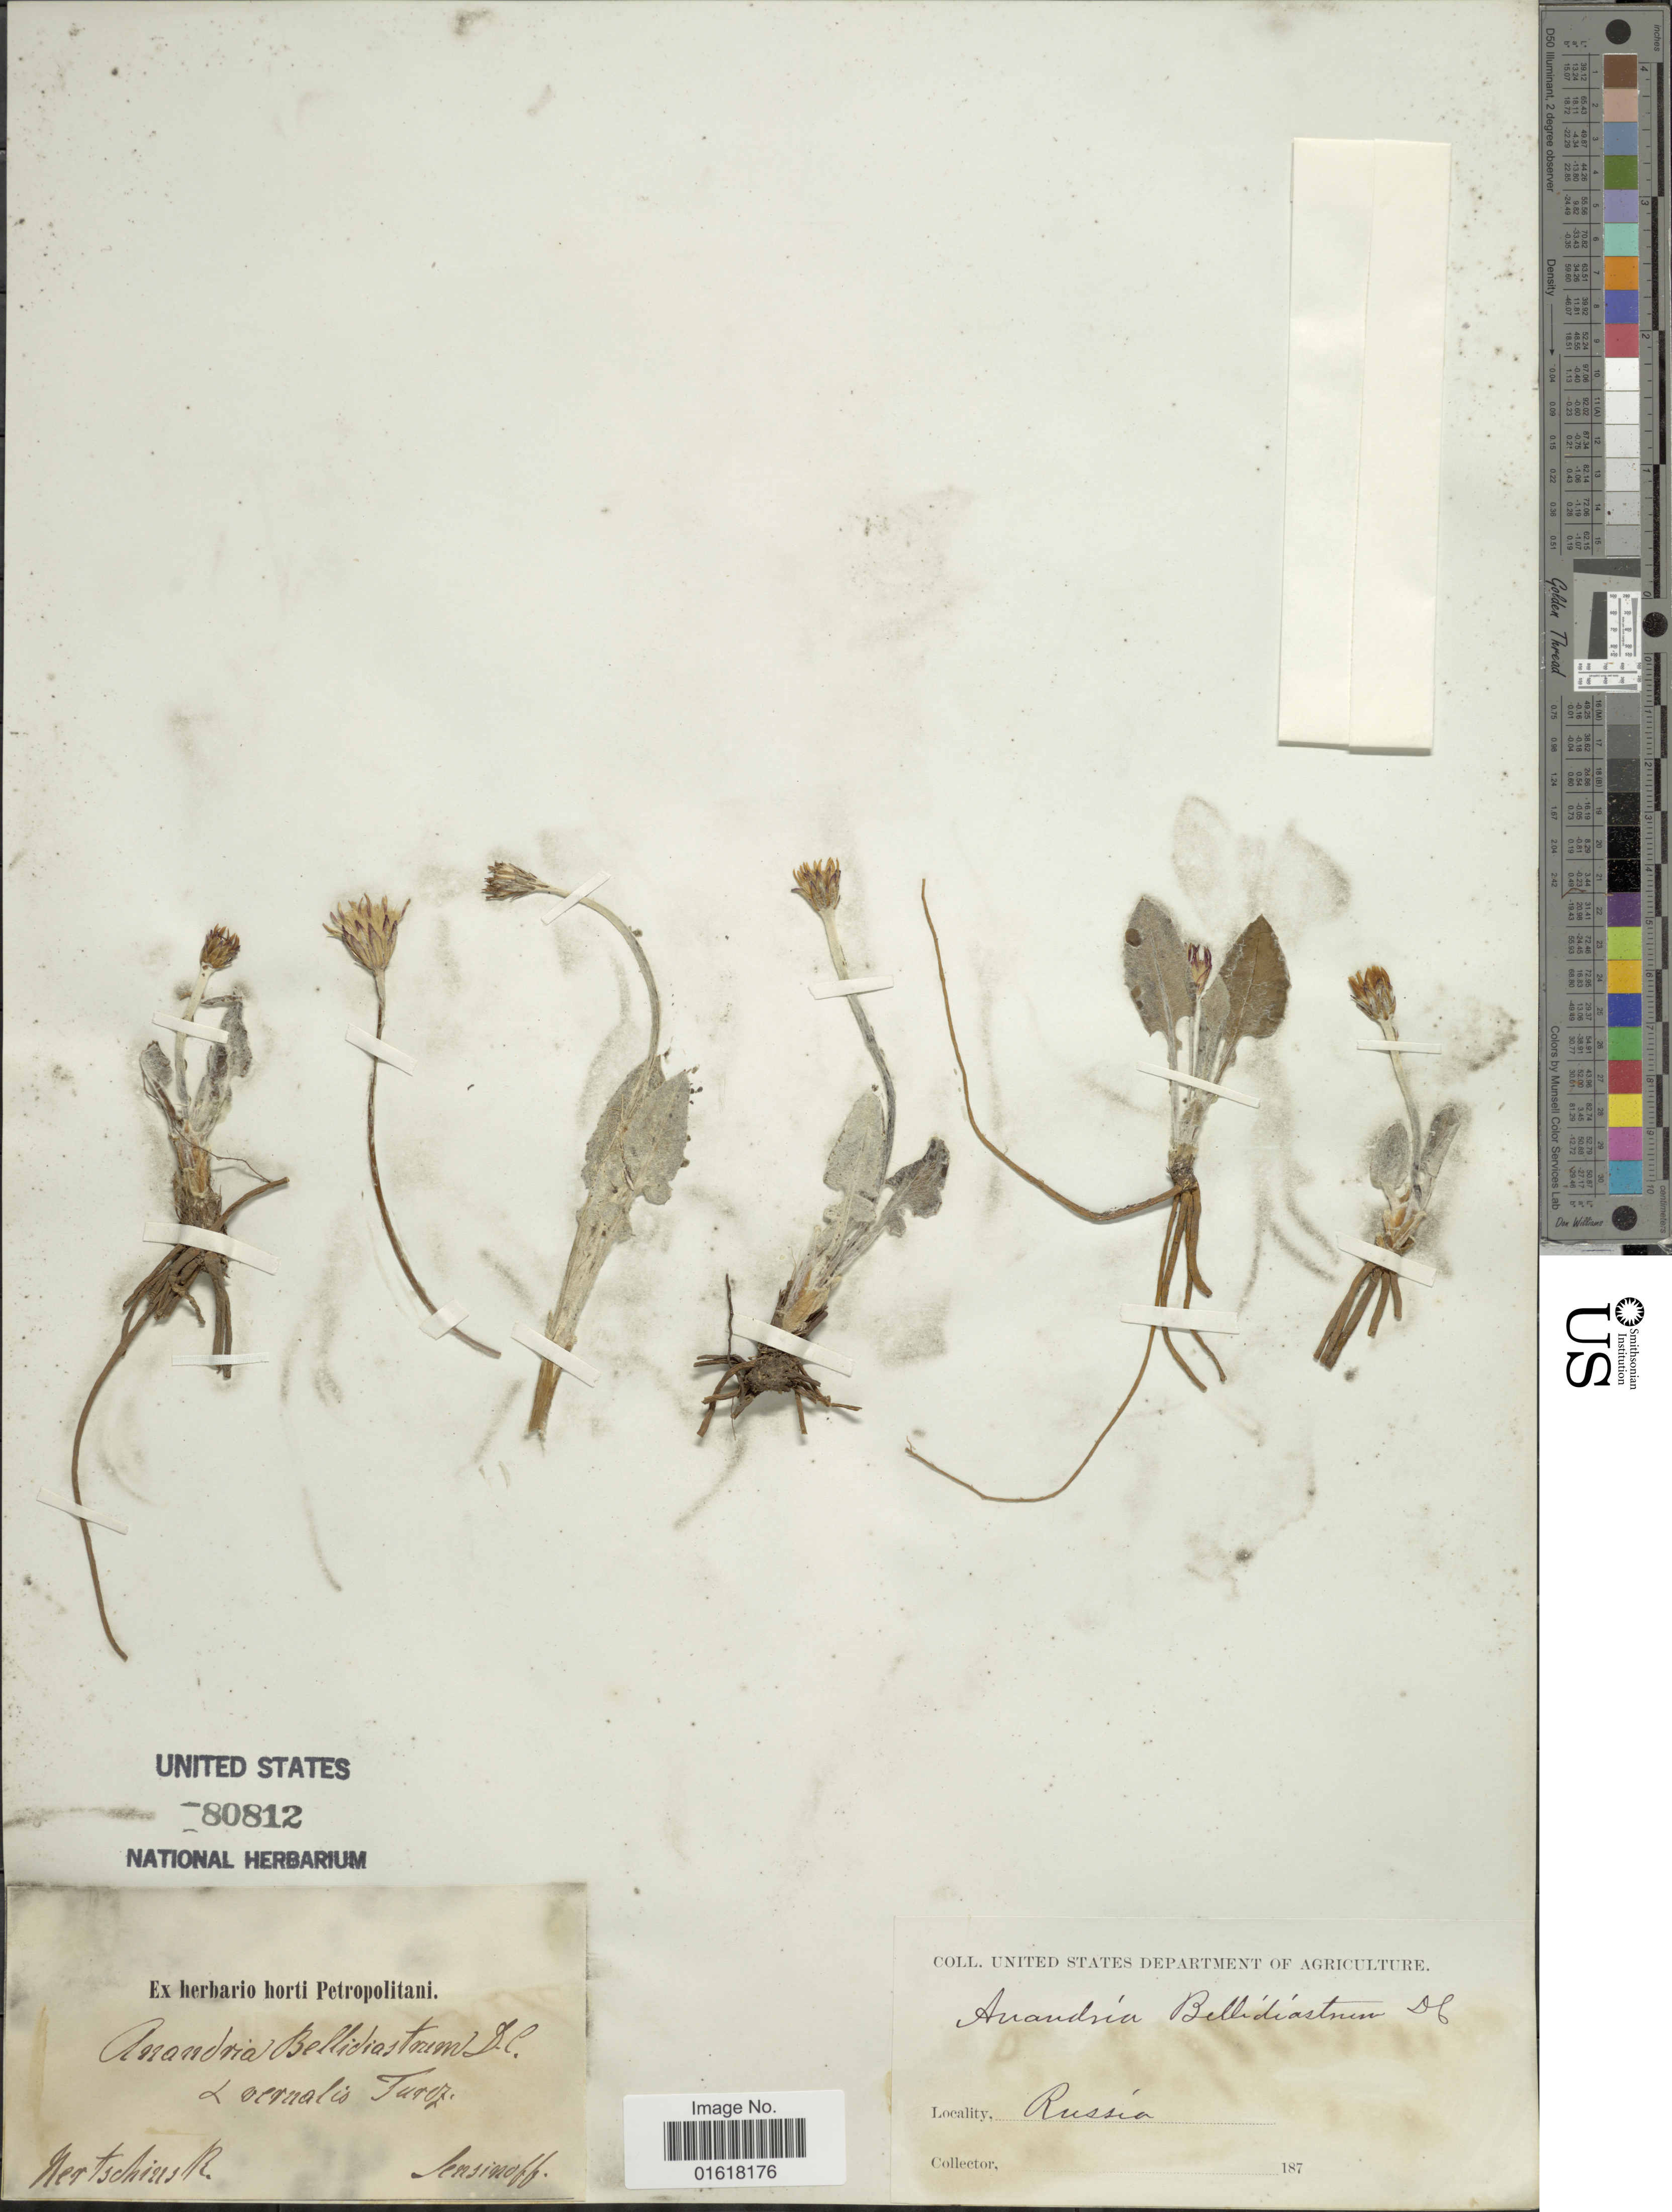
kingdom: Plantae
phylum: Tracheophyta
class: Magnoliopsida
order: Asterales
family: Asteraceae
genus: Leibnitzia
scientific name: Leibnitzia anandria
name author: (L.) Nakai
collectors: M. S. Sensinov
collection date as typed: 187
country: Russian Federation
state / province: Zabaykalsky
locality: Nertschinsk (Nerchinsk)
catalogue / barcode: US 80812